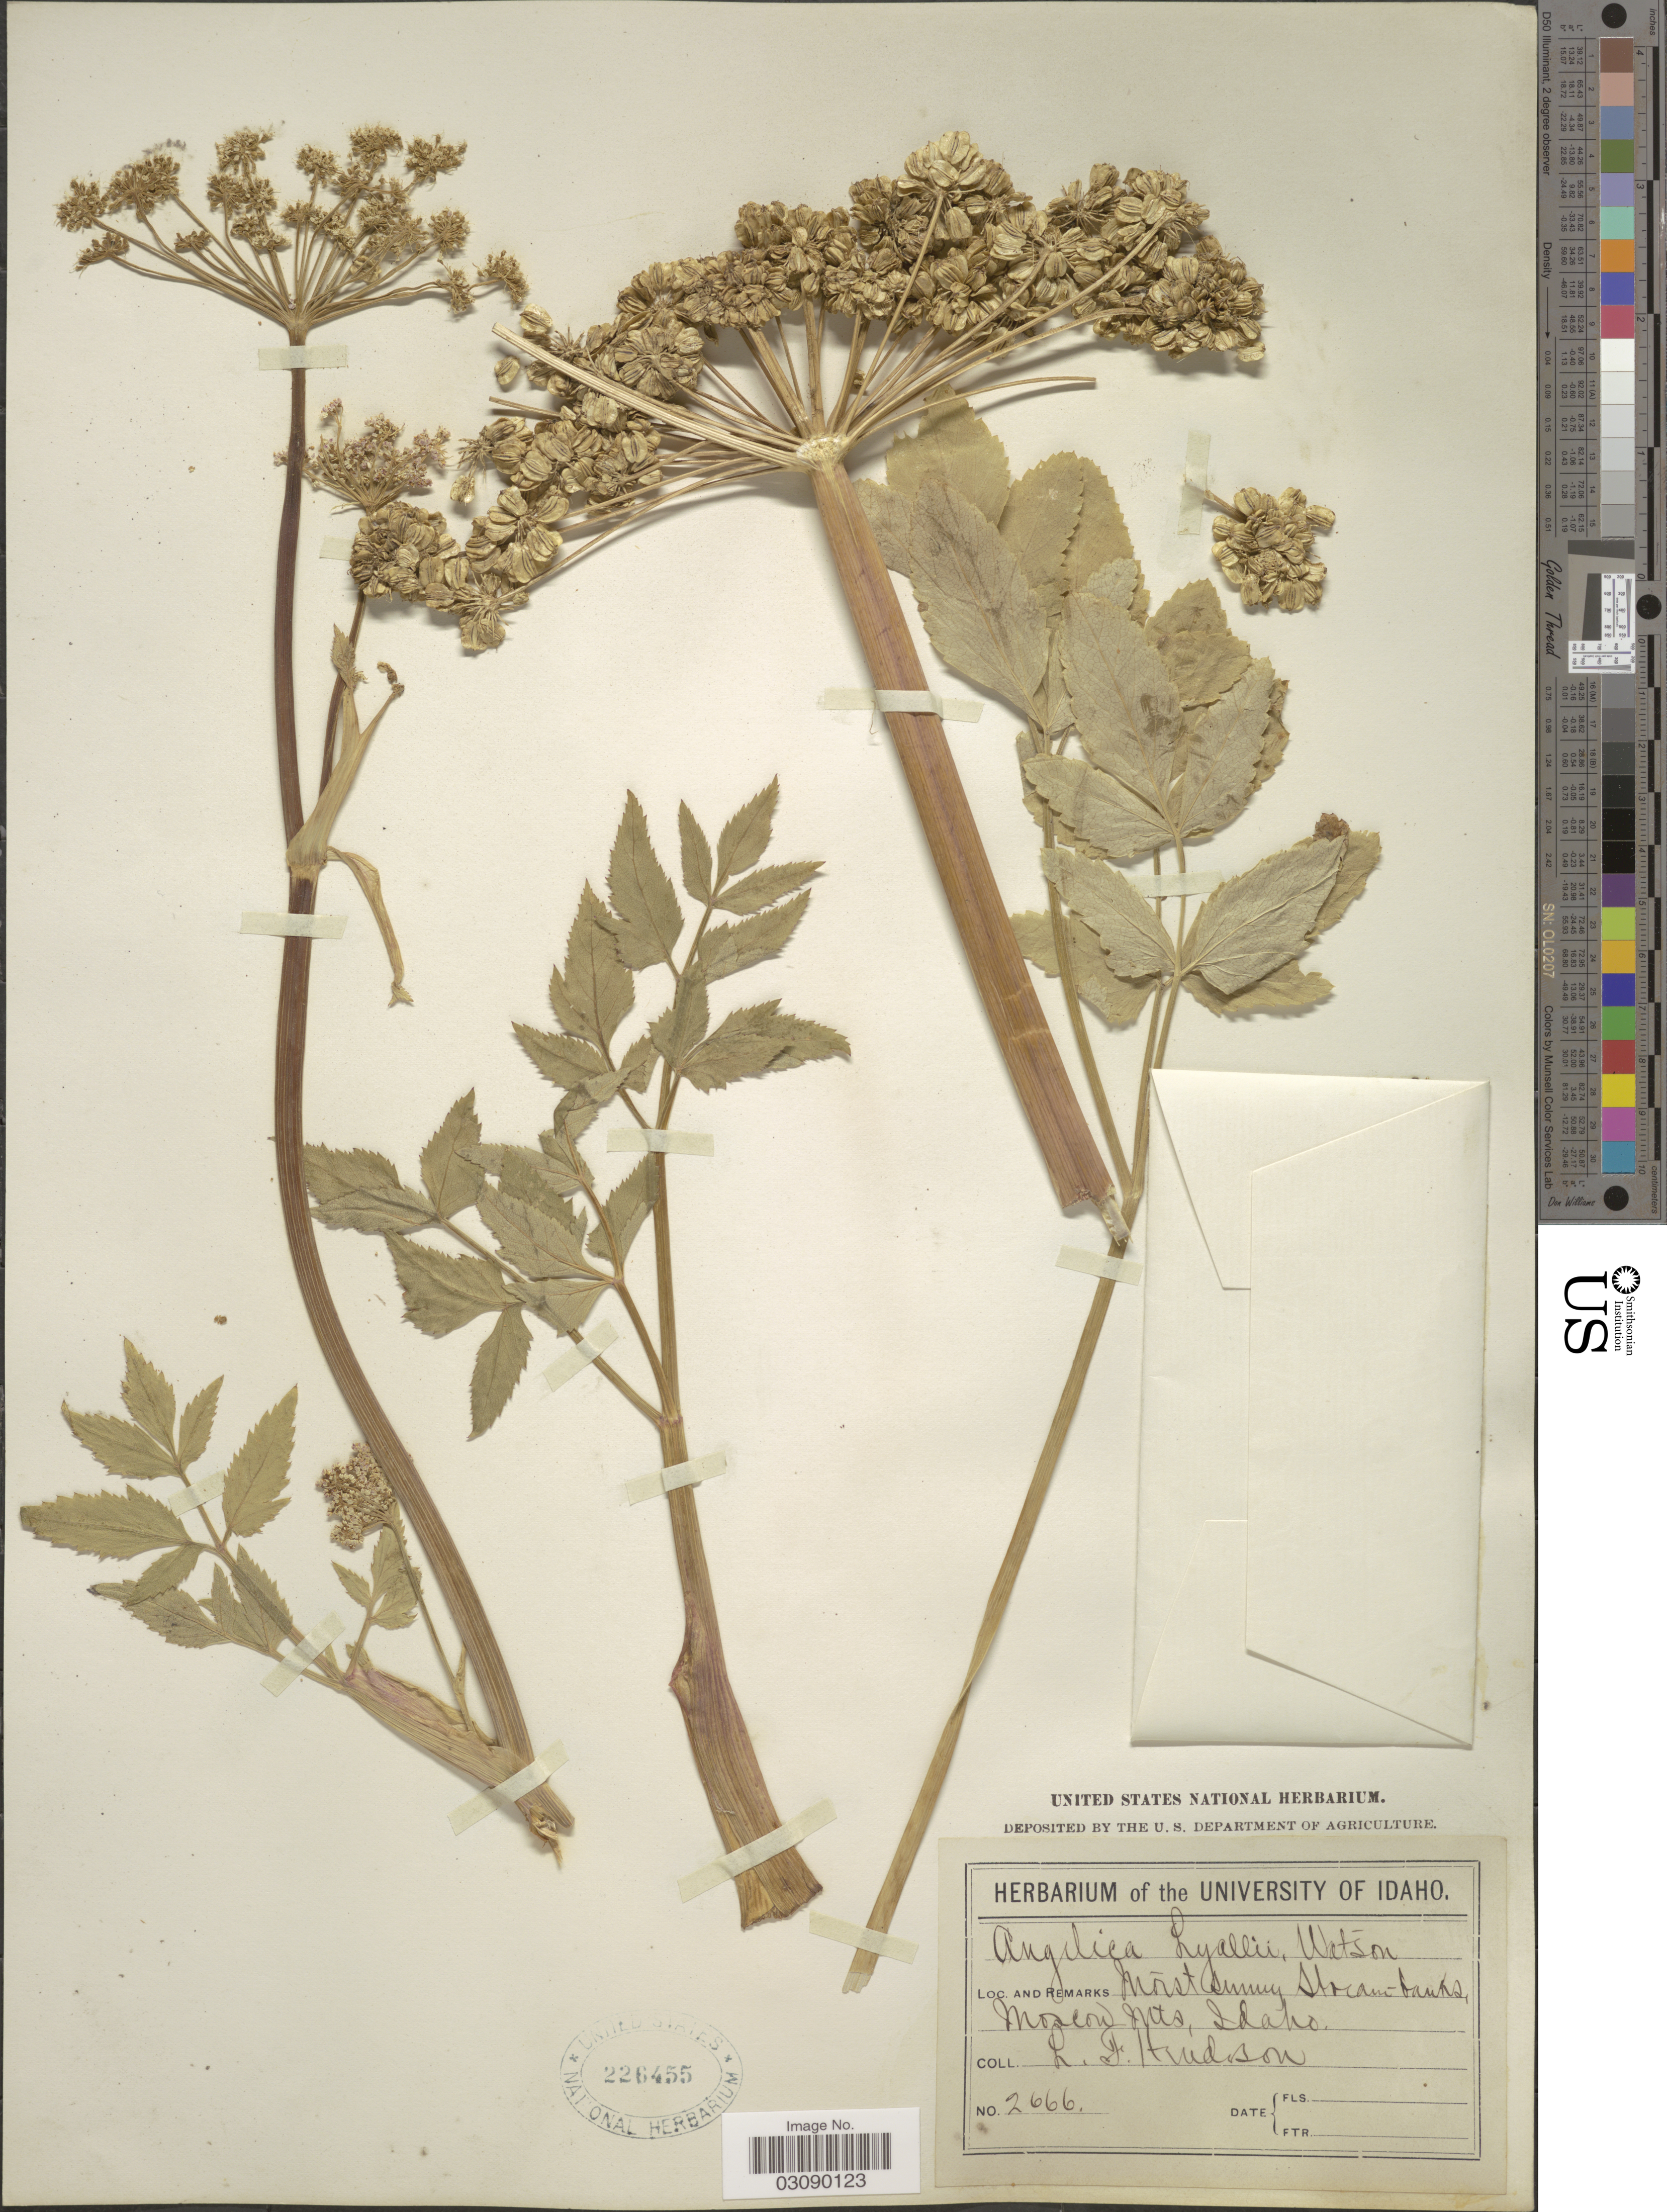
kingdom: Plantae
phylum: Tracheophyta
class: Magnoliopsida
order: Apiales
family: Apiaceae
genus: Angelica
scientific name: Angelica arguta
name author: Nutt.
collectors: L. Henderson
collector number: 2666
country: United States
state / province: Idaho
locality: Moscow Mts.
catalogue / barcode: US 226455